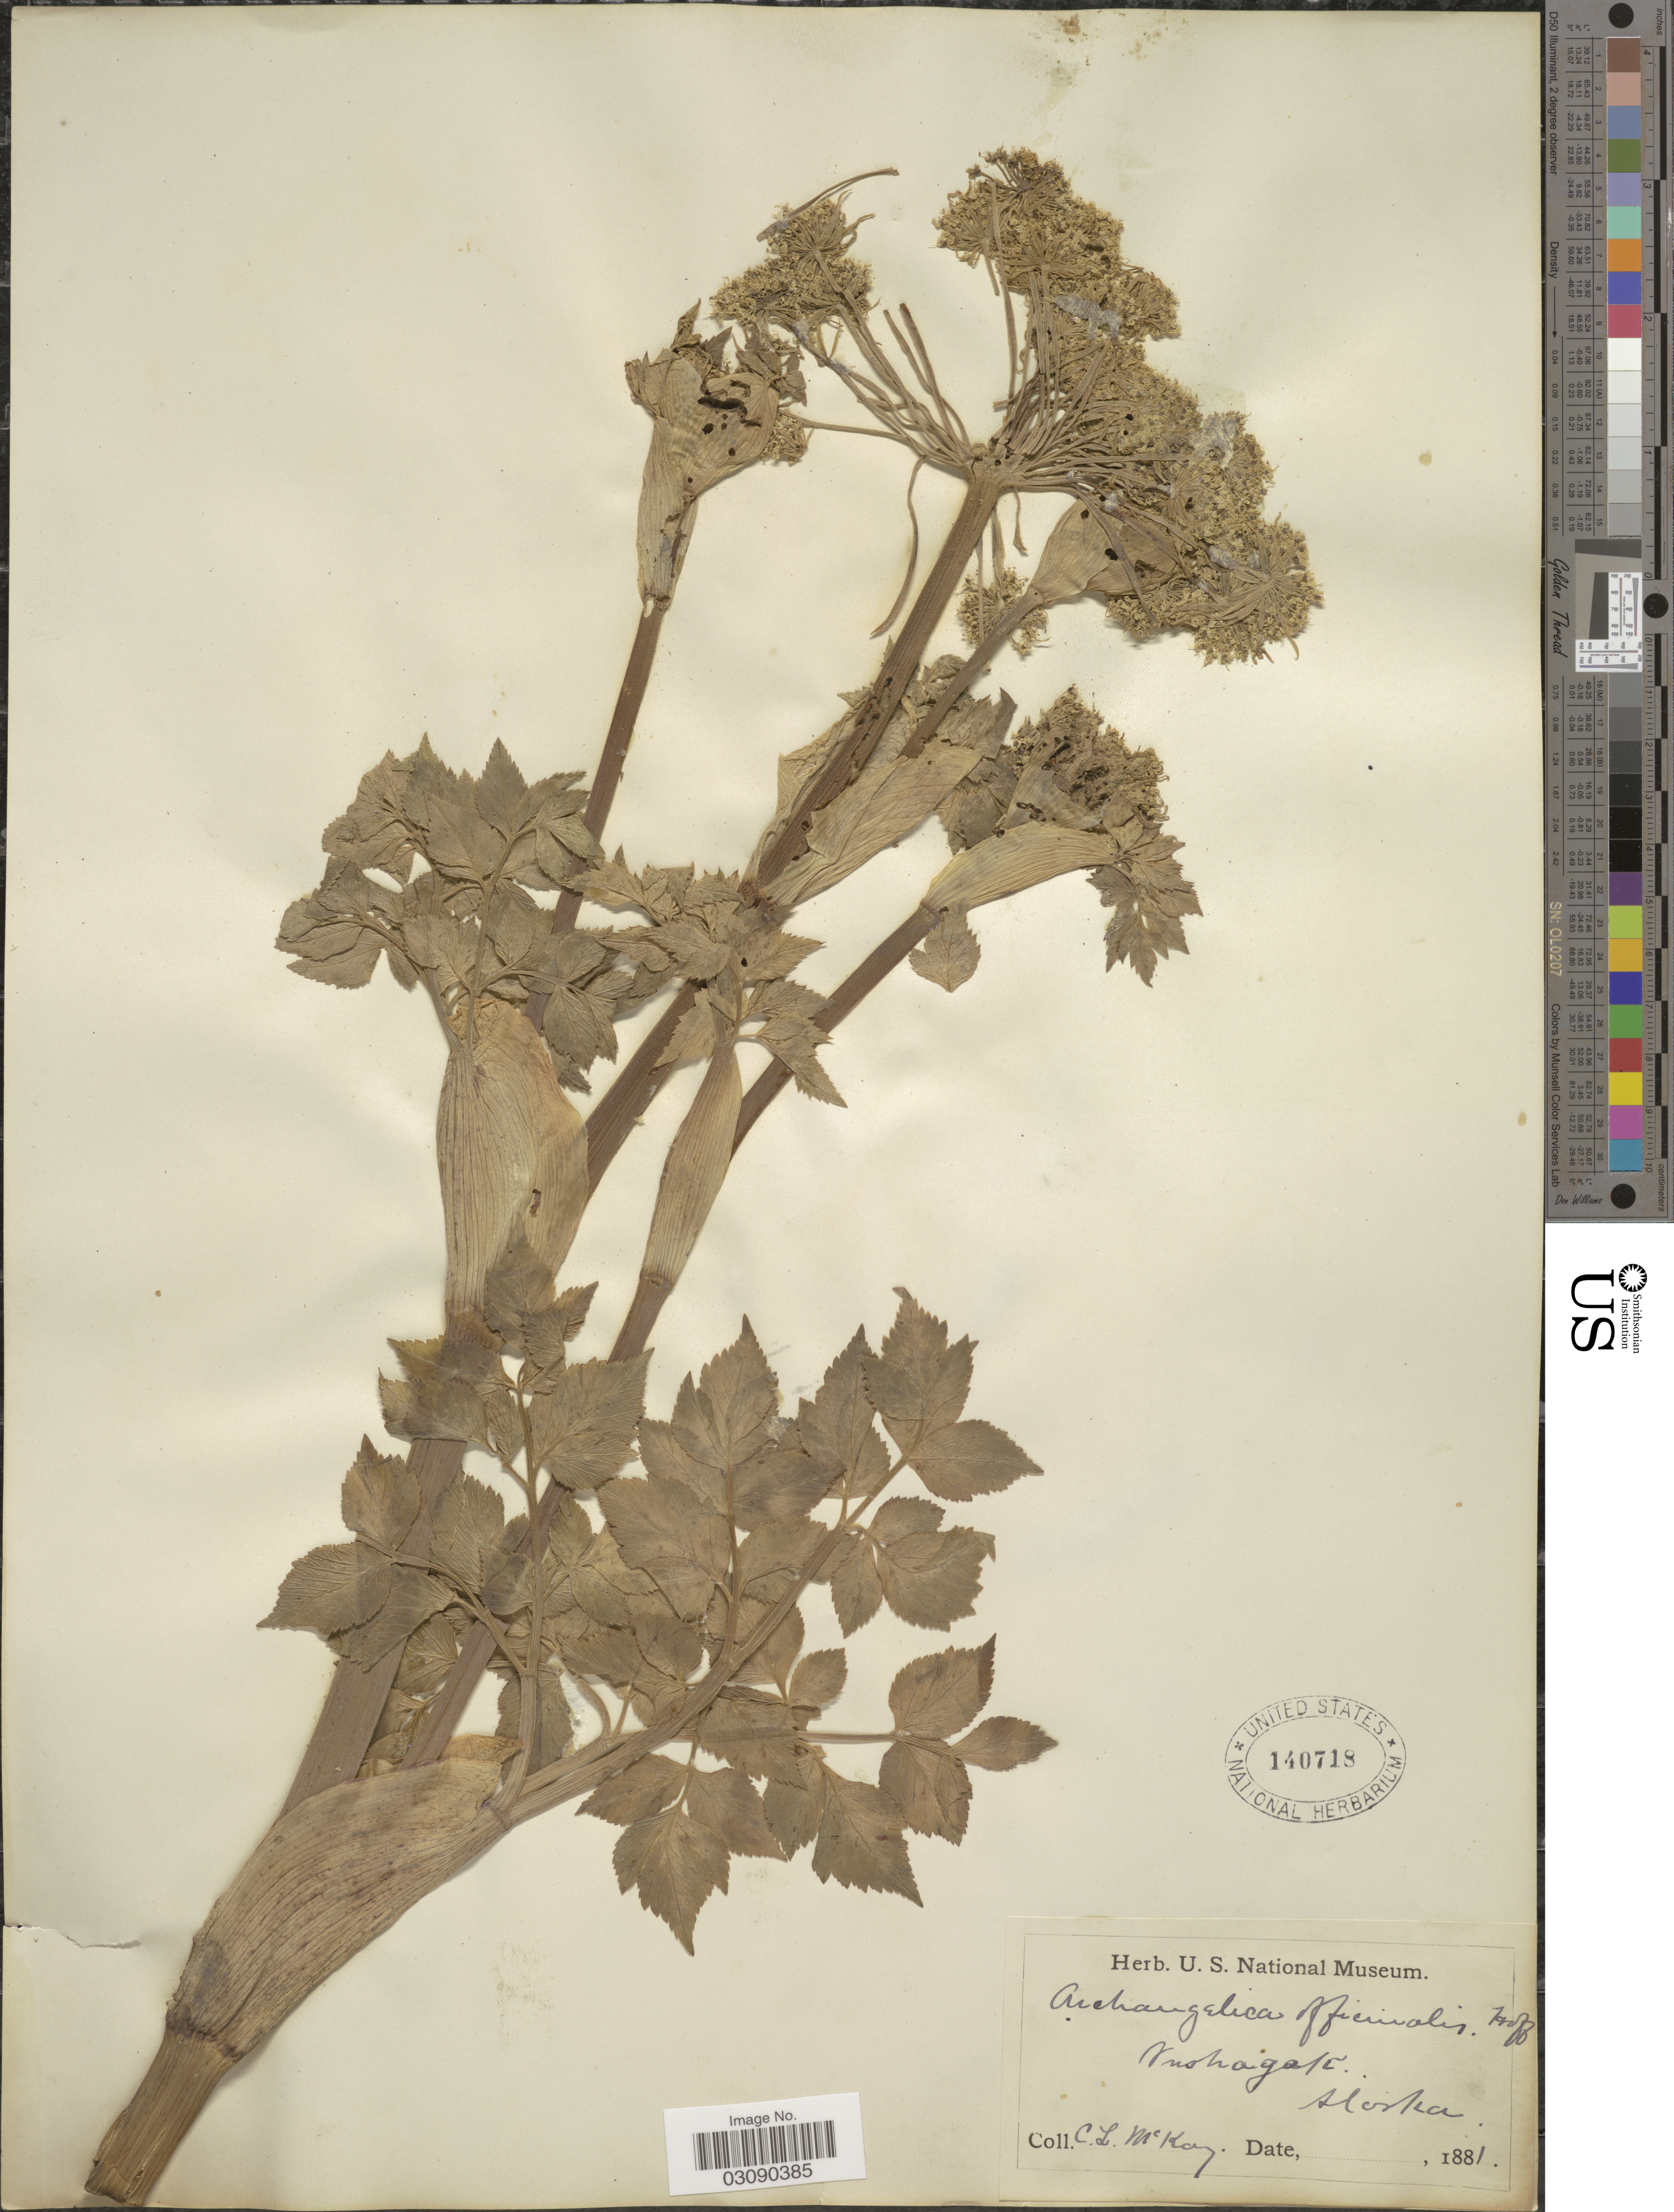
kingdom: Plantae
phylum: Tracheophyta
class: Magnoliopsida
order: Apiales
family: Apiaceae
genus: Angelica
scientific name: Angelica lucida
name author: L.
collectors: C. McKay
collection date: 1881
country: United States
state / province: Alaska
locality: Nushagak.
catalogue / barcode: US 140718